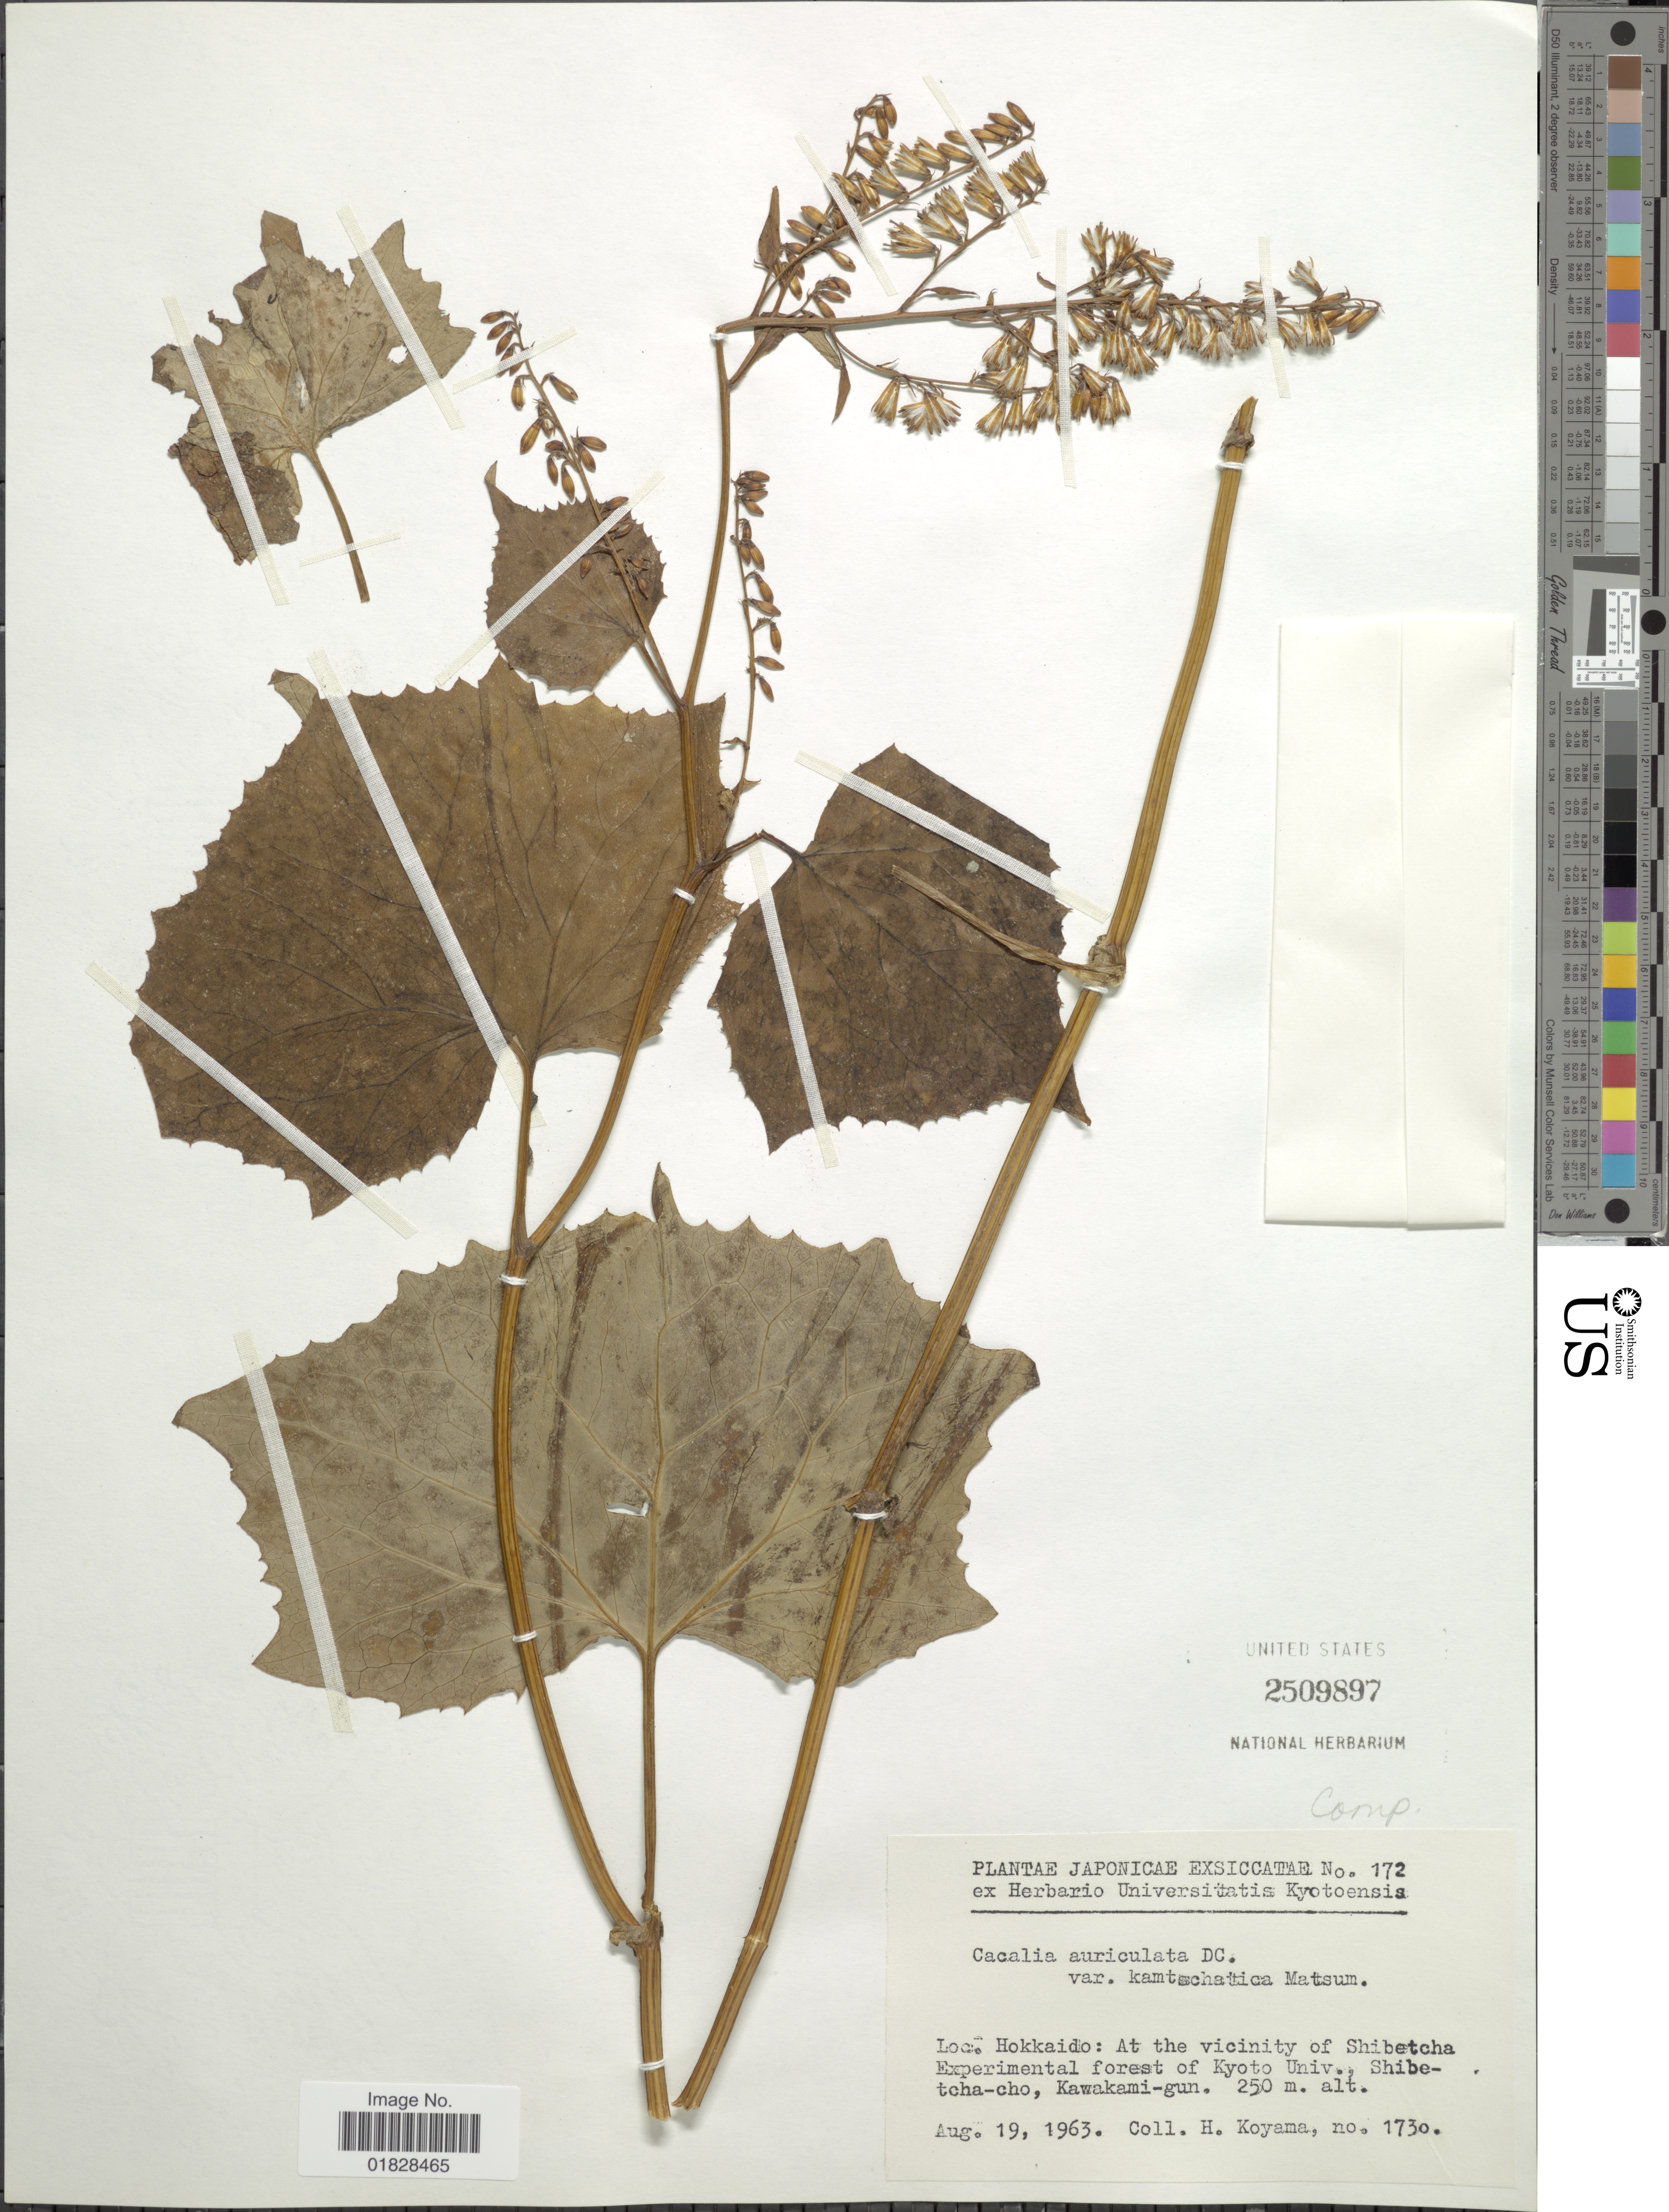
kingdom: Plantae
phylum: Tracheophyta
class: Magnoliopsida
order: Asterales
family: Asteraceae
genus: Parasenecio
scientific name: Parasenecio auriculatus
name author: (DC.) H. Koyama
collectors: H. Koyama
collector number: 1730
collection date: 1963-08-19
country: Japan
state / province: Hokkaidō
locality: Hokkaido: At the vicinity of Shibetcha Experimental forest of Kyoto Univ. Shibetcha-cho, Kawakami-gun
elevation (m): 250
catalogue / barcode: US 2509897